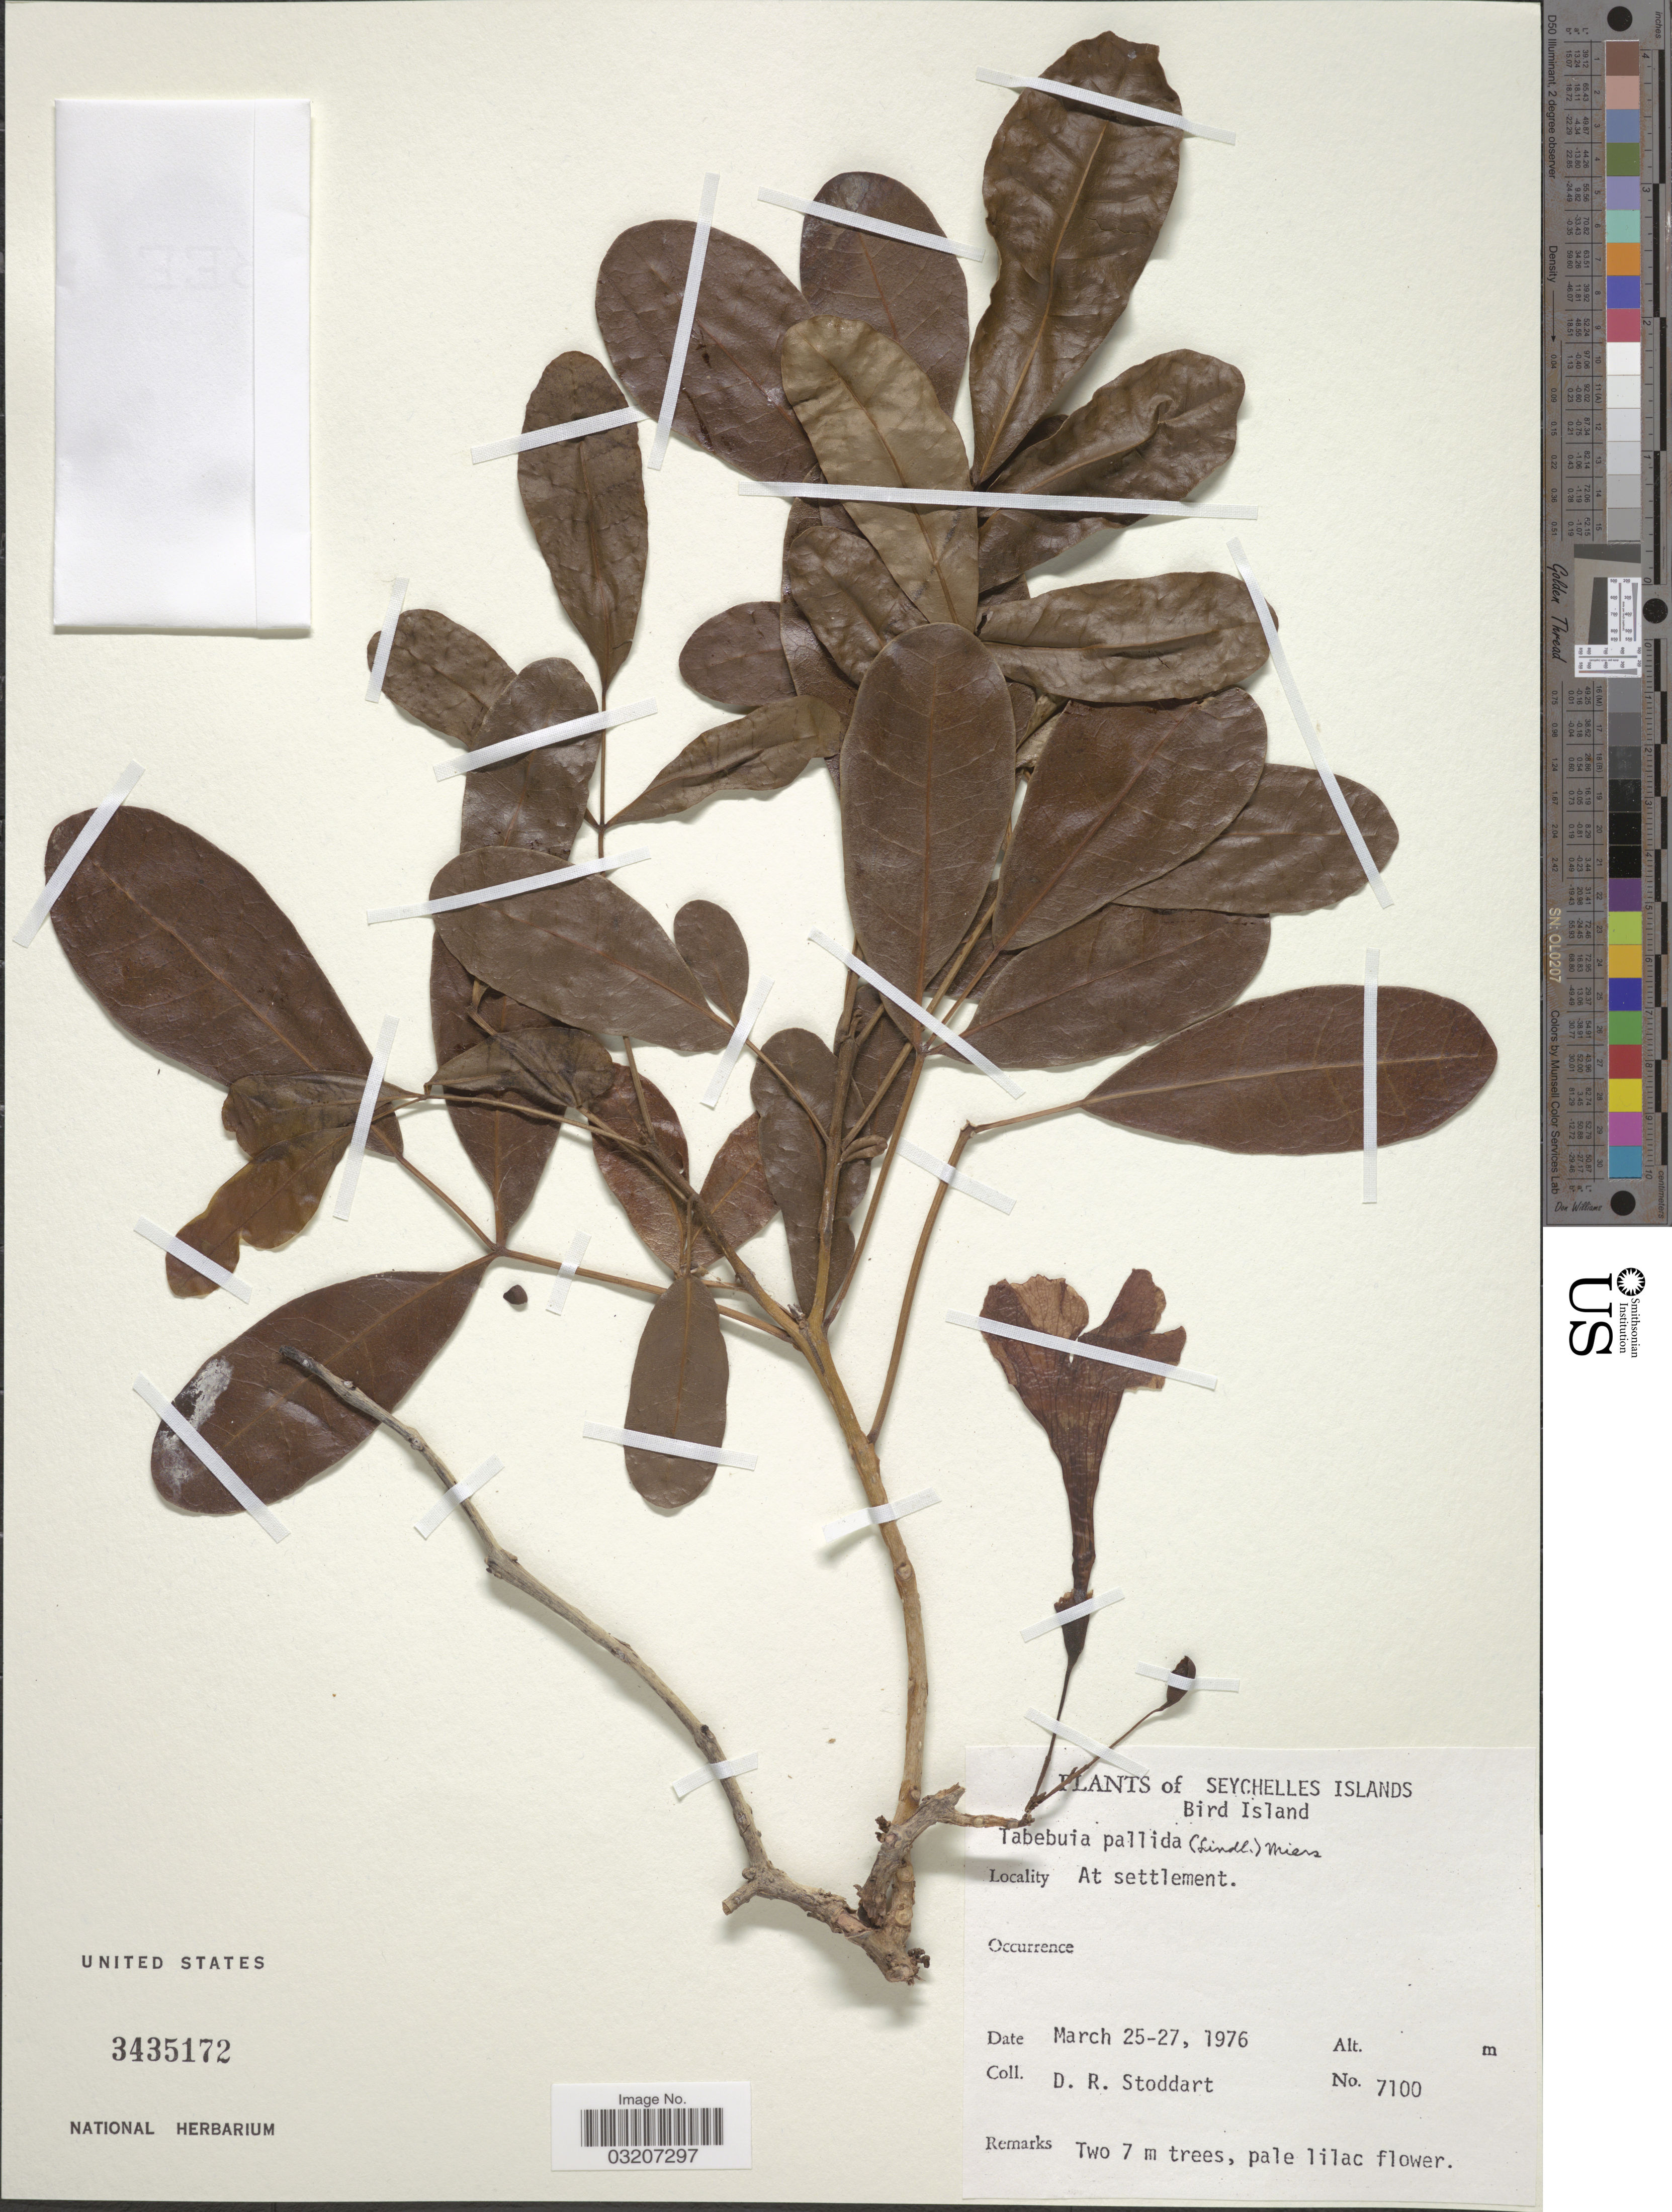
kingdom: Plantae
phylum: Tracheophyta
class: Magnoliopsida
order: Lamiales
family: Bignoniaceae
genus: Tabebuia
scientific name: Tabebuia pallida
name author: (Lindl.) Miers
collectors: D. R. Stoddart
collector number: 7100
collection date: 1976-03-25/1976-03-27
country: Seychelles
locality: Seychelles Islands, Bird Island, At settlement.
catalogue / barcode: US 3435172